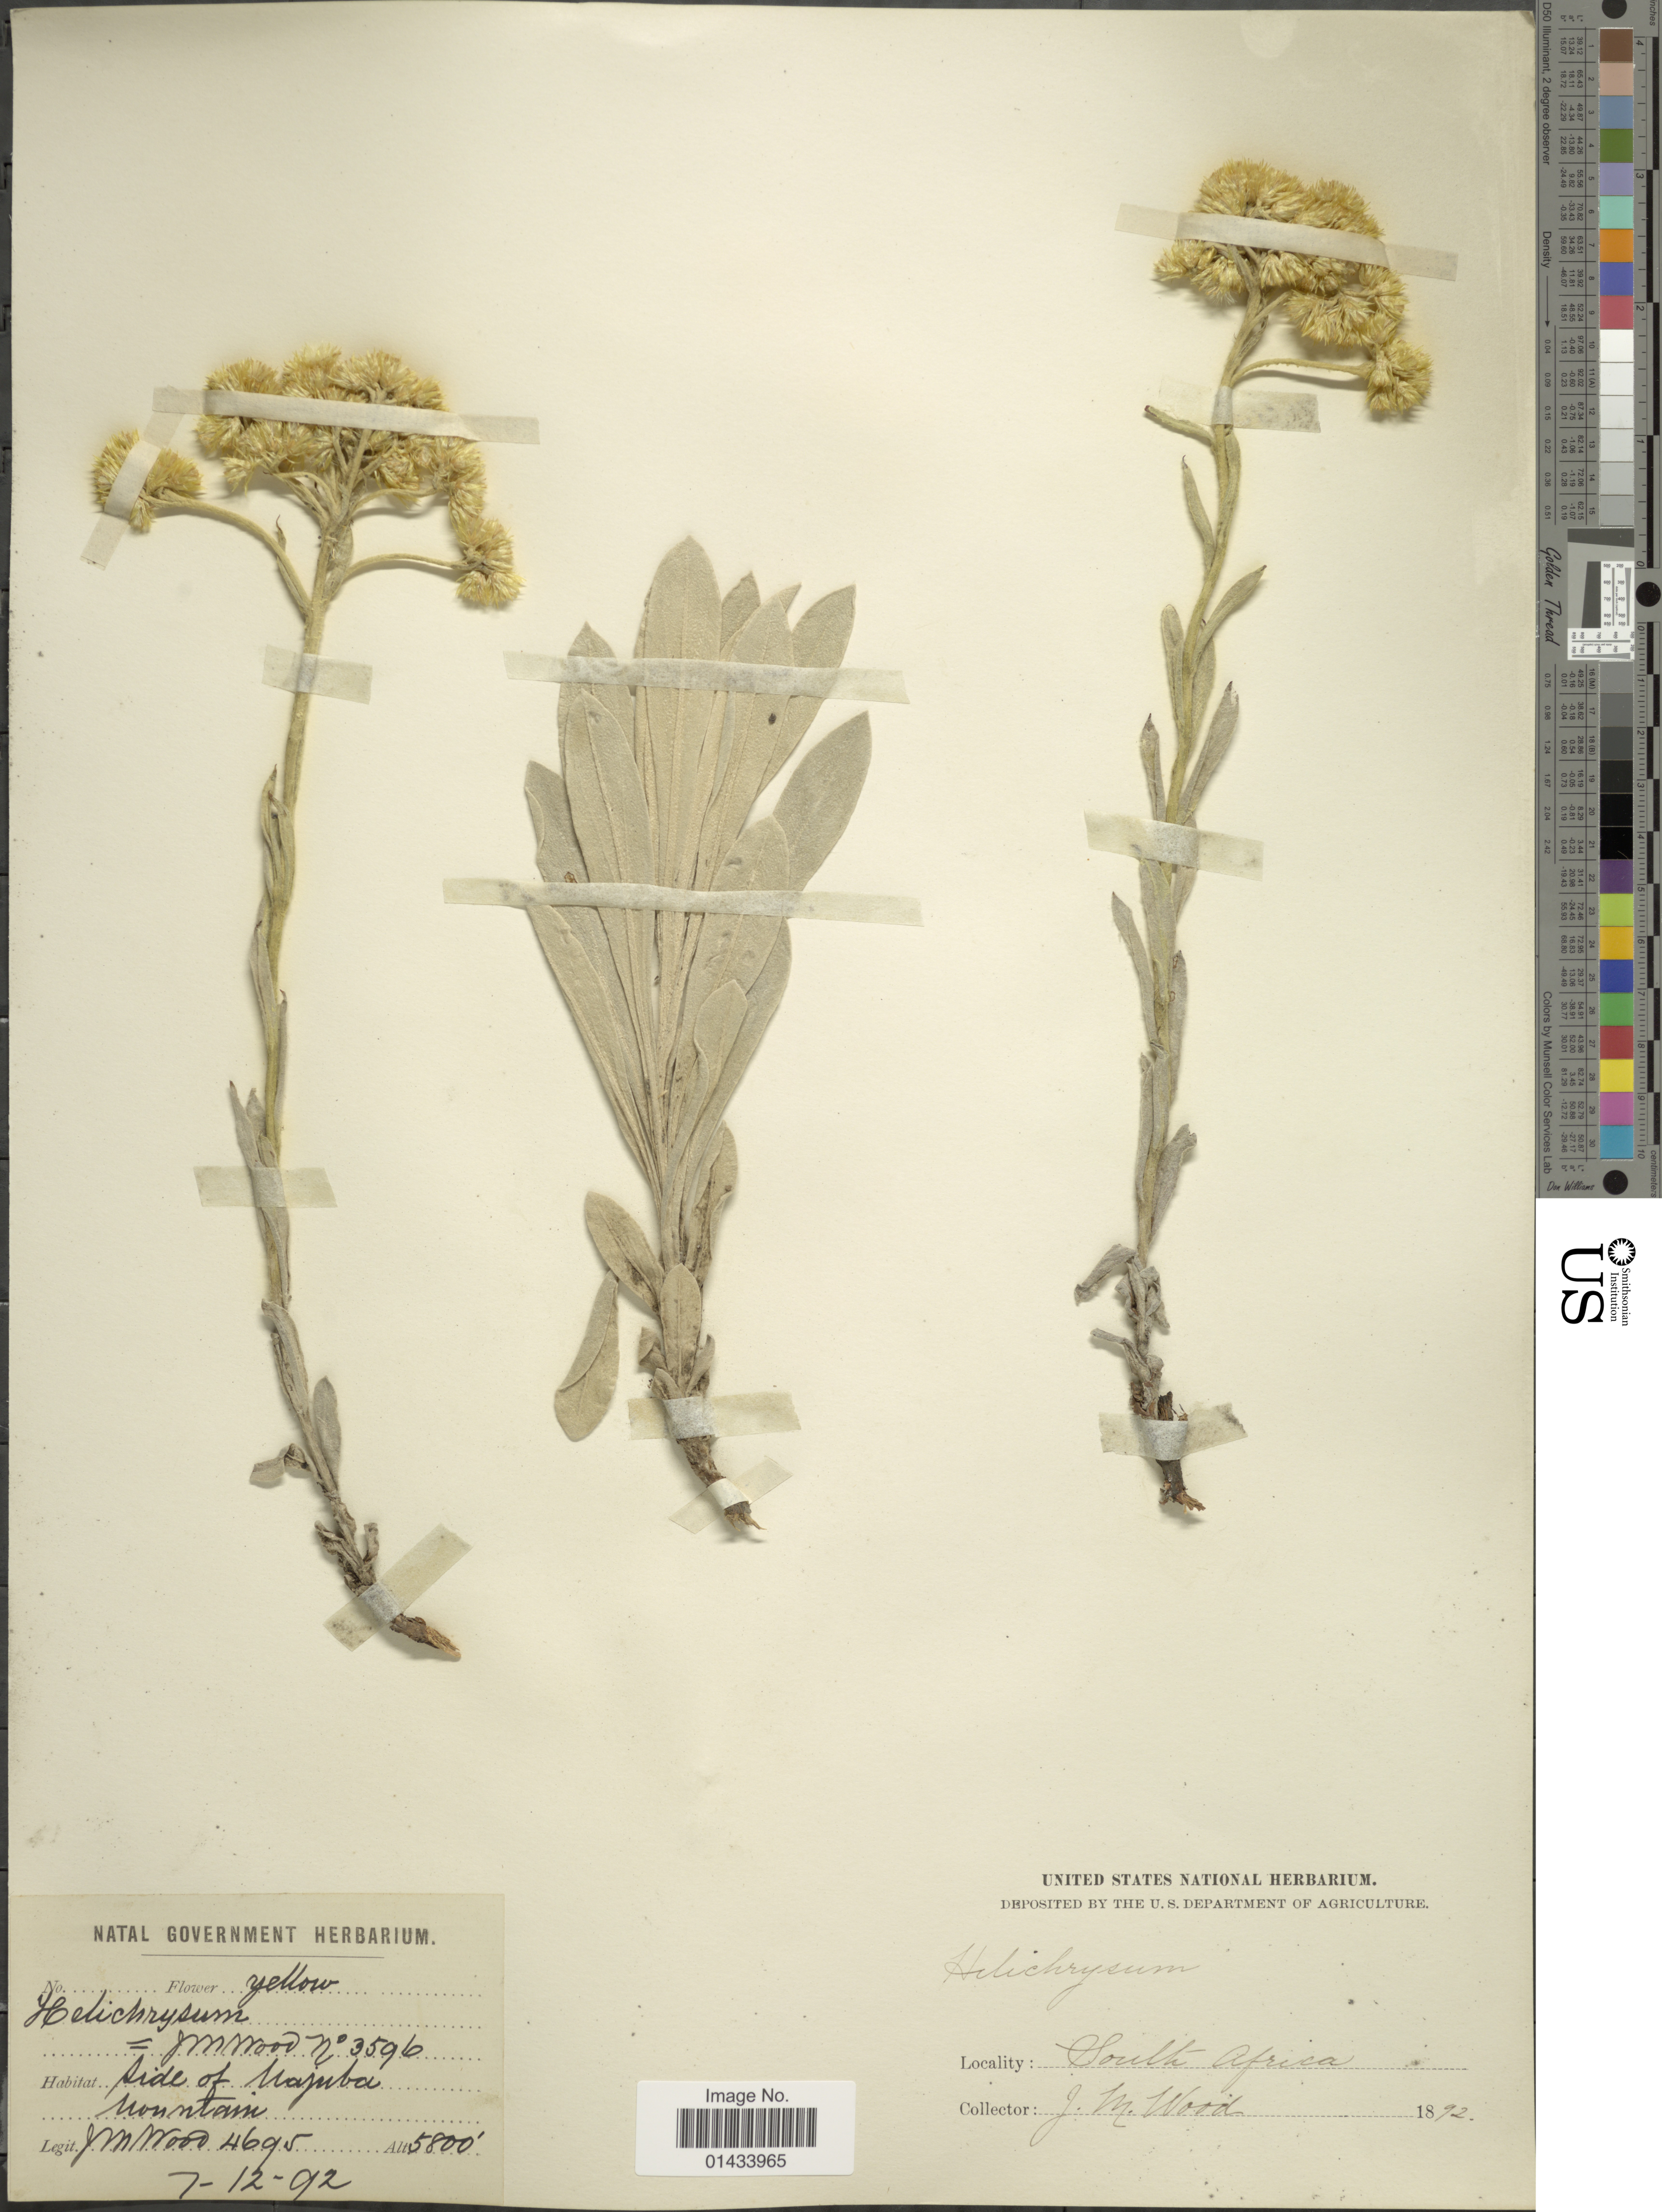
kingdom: Plantae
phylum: Tracheophyta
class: Magnoliopsida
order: Asterales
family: Asteraceae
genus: Helichrysum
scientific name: Helichrysum sp.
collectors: J. M. Wood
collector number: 4695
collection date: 1892-12-07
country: South Africa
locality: Side of Majuba Mountain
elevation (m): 1768